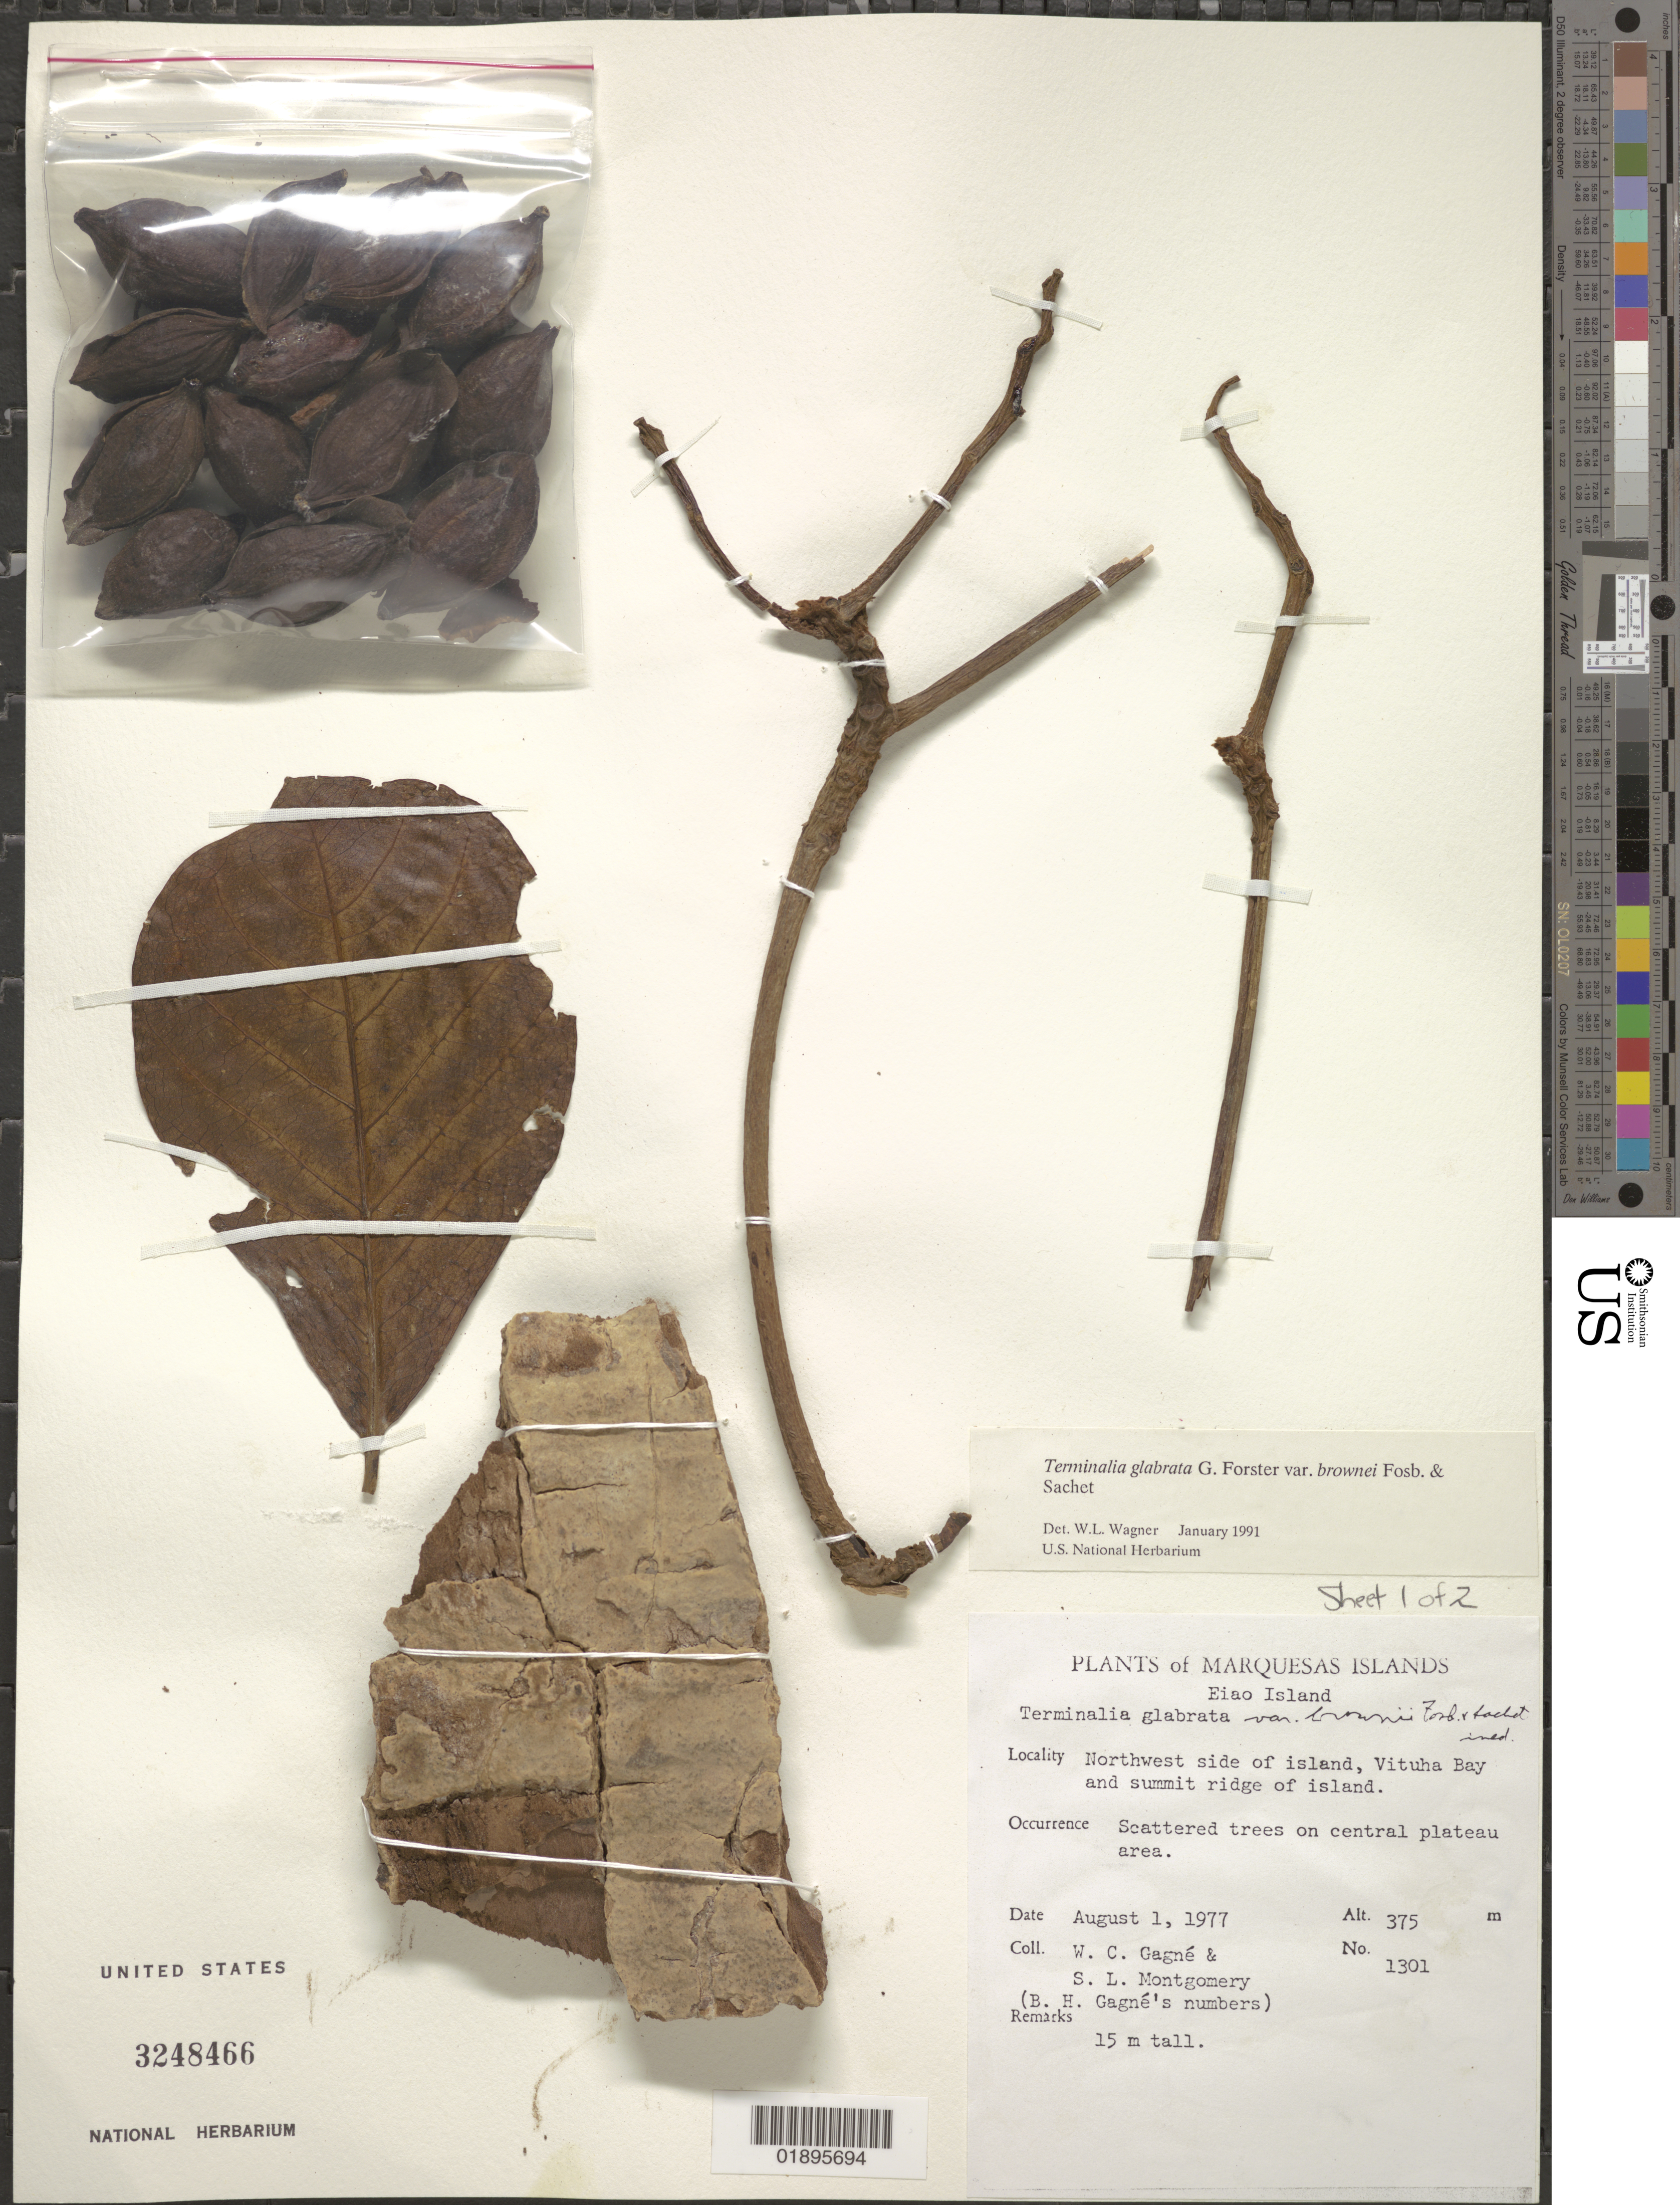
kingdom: Plantae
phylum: Tracheophyta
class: Magnoliopsida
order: Myrtales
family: Combretaceae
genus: Terminalia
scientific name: Terminalia glabrata var. brownii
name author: Fosberg & Sachet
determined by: Wagner, W. L., (BOT), Smithsonian Institution - National Museum of Natural History (UNITED STATES)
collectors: B. H. Gagné & S. Montgomery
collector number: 1301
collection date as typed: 1 August 1977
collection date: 1977-08-01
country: French Polynesia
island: Eiao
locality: NW side of island, Vaituha Bay and summit ridge of island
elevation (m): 375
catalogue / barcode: US 3248466